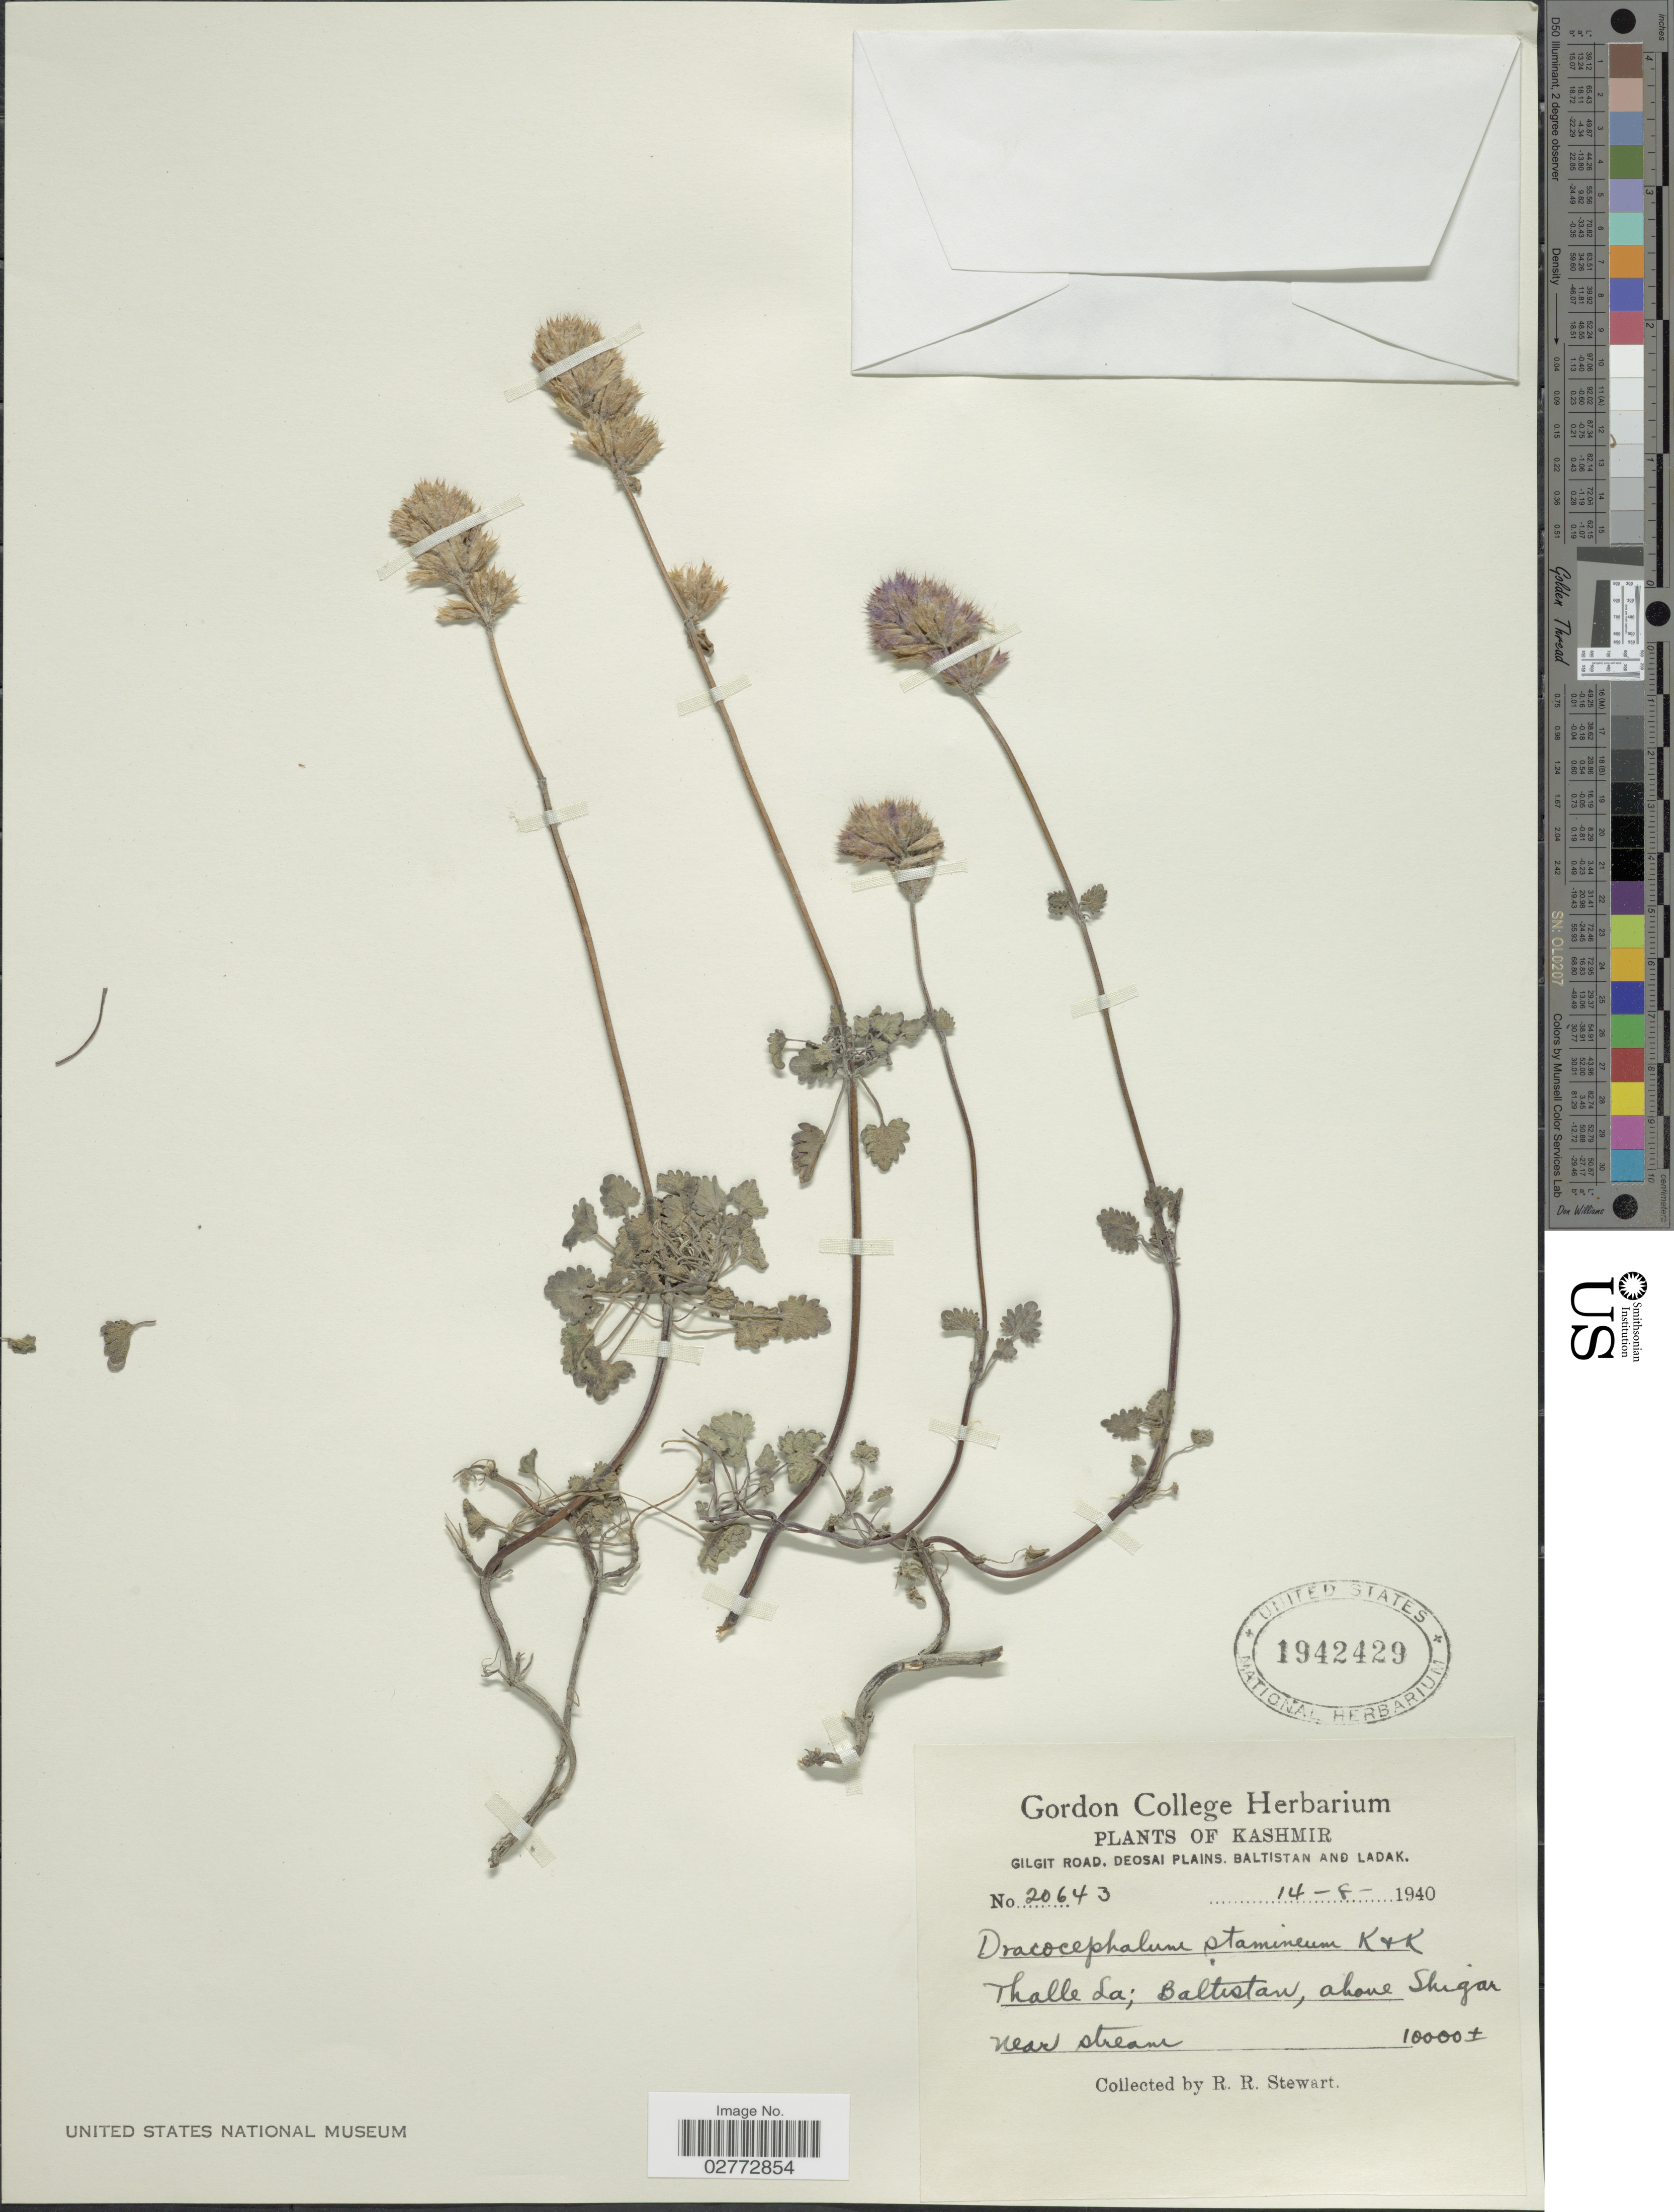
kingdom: Plantae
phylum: Tracheophyta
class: Magnoliopsida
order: Lamiales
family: Lamiaceae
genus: Dracocephalum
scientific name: Dracocephalum stamineum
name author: Kar. & Kir.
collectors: R. R. Stewart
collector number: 20643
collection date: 1940-08-14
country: Pakistan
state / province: Gilgit-Baltistan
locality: Kashmir. Gilgit Road, Deosai Plains. Baltistan and Ladak. Thalle La; above Shigar near stream.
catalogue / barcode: US 1942429